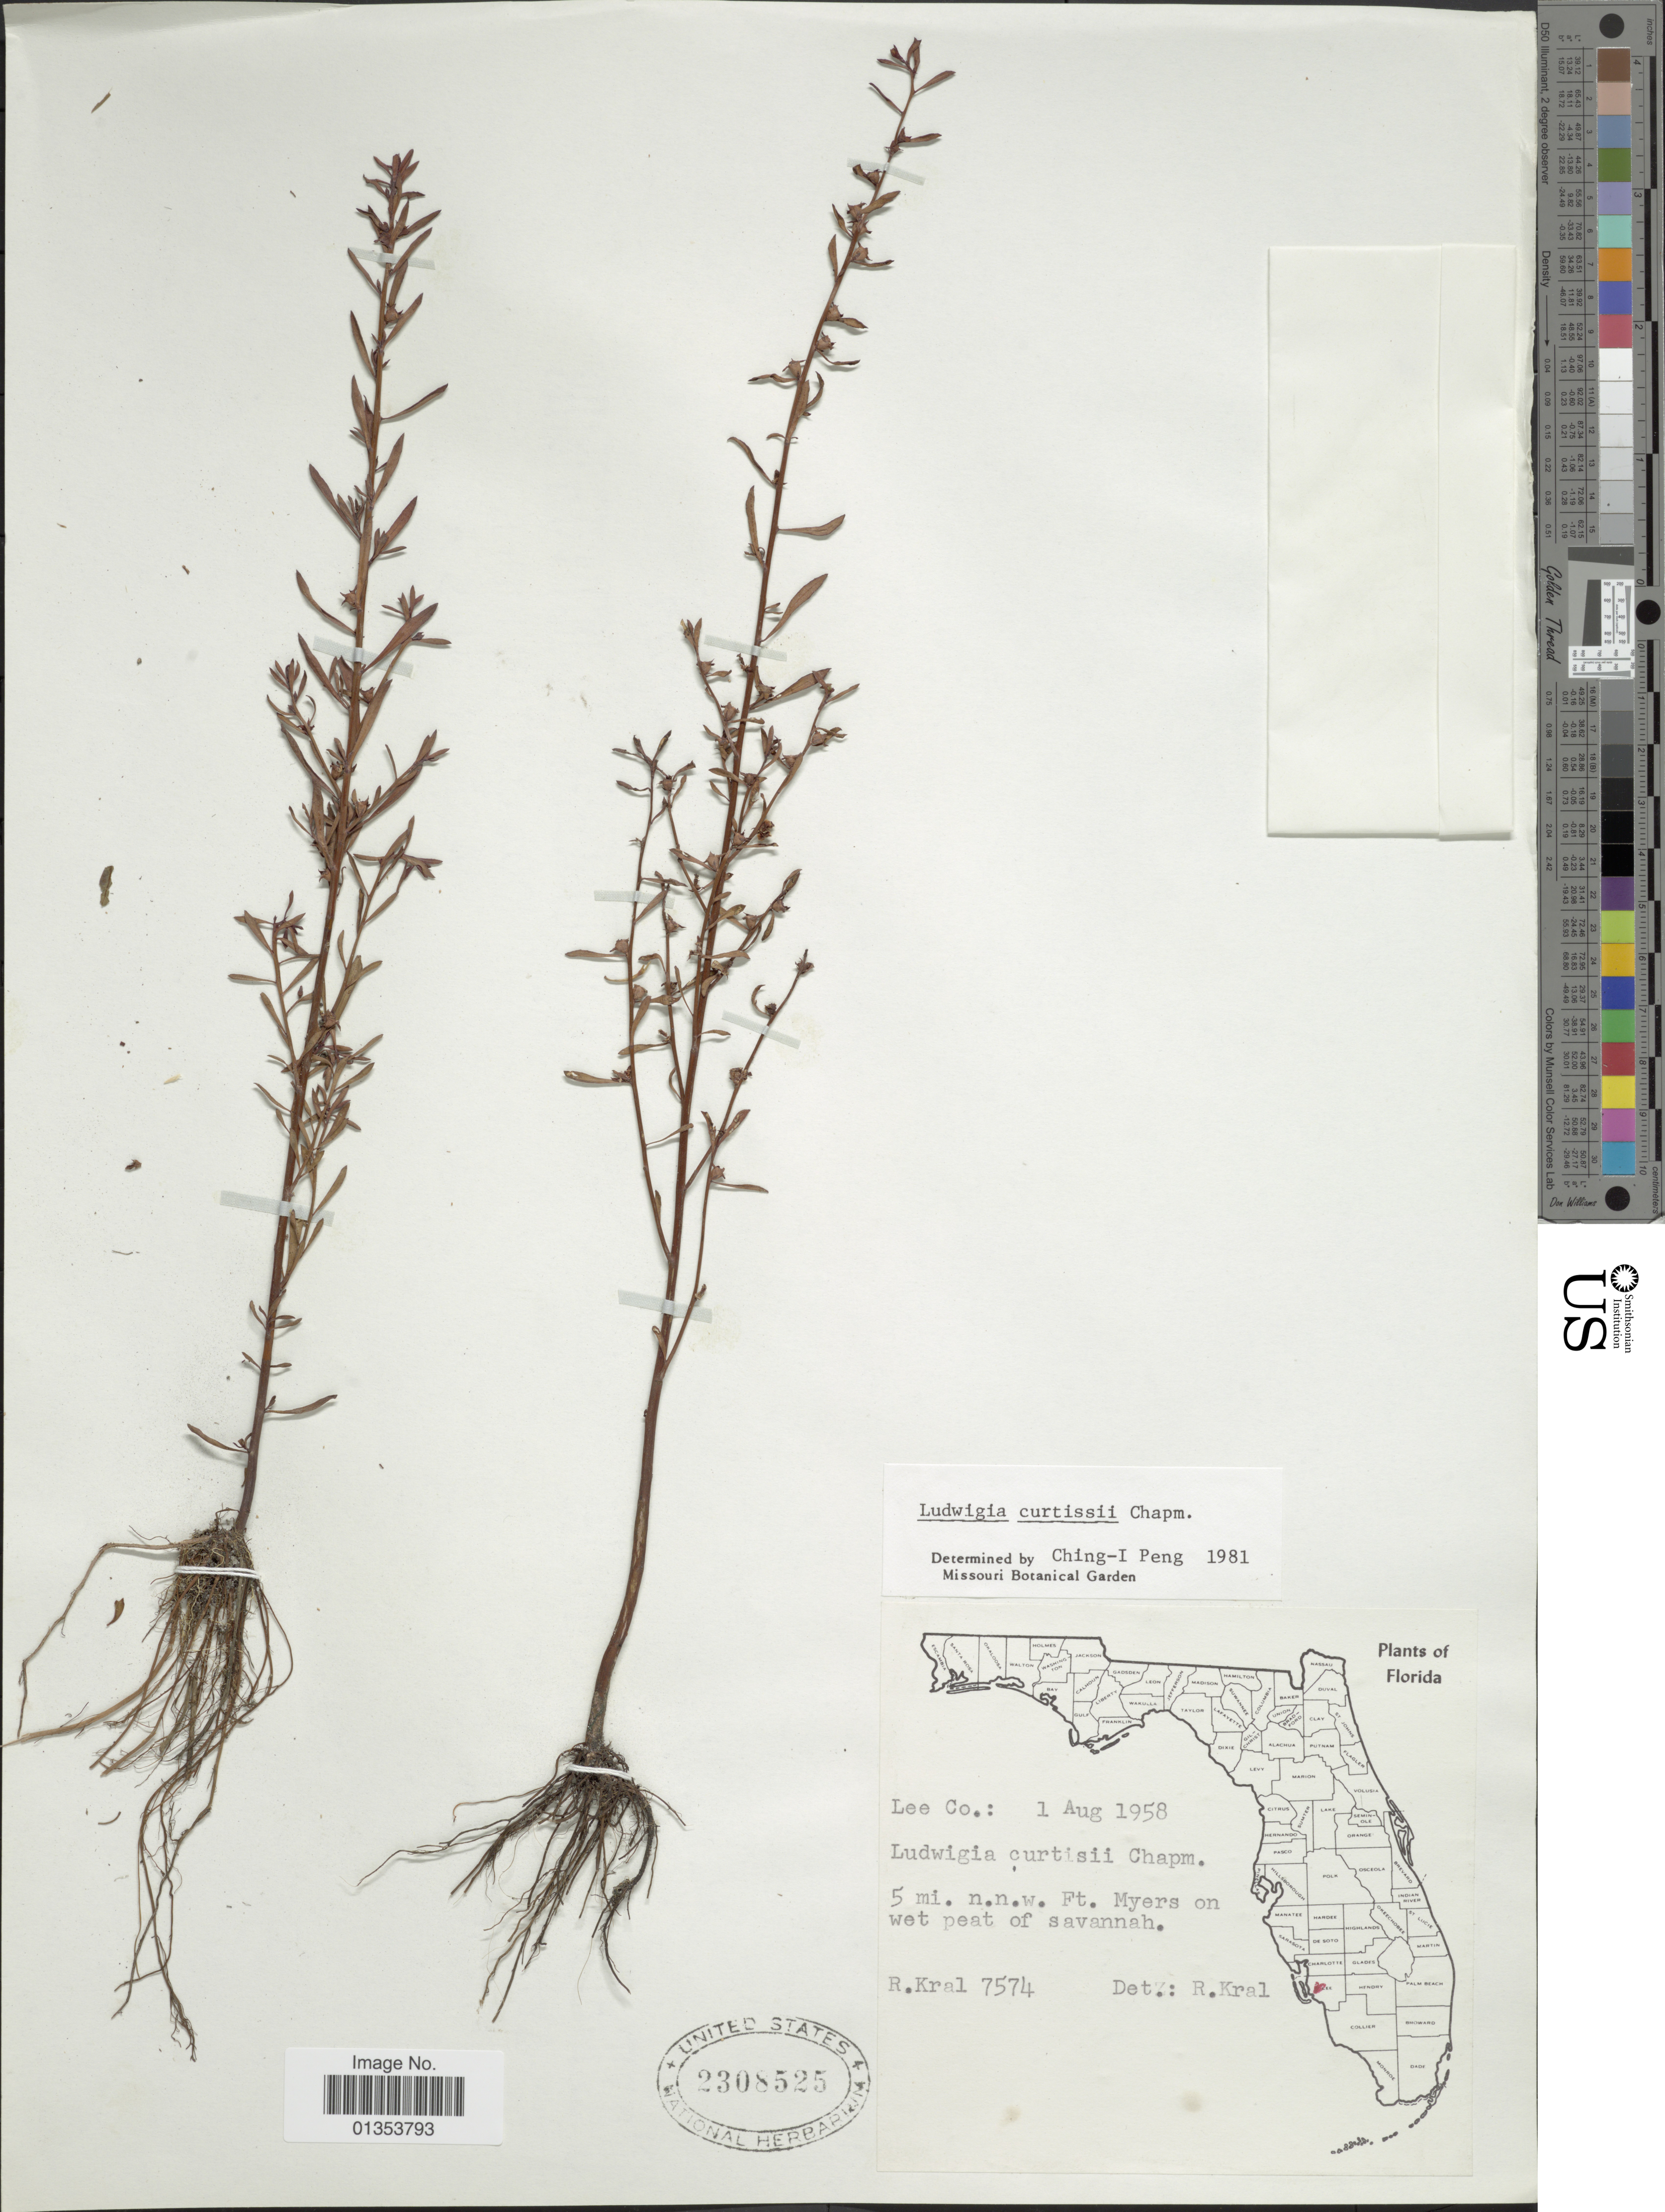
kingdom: Plantae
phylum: Tracheophyta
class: Magnoliopsida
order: Myrtales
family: Onagraceae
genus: Ludwigia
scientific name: Ludwigia curtissii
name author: Chapm.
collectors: R. Kral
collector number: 7547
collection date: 1958-08-01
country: United States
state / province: Florida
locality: Lee Co, 5 mi n.n.w. Ft. Myers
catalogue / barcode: US 2308525